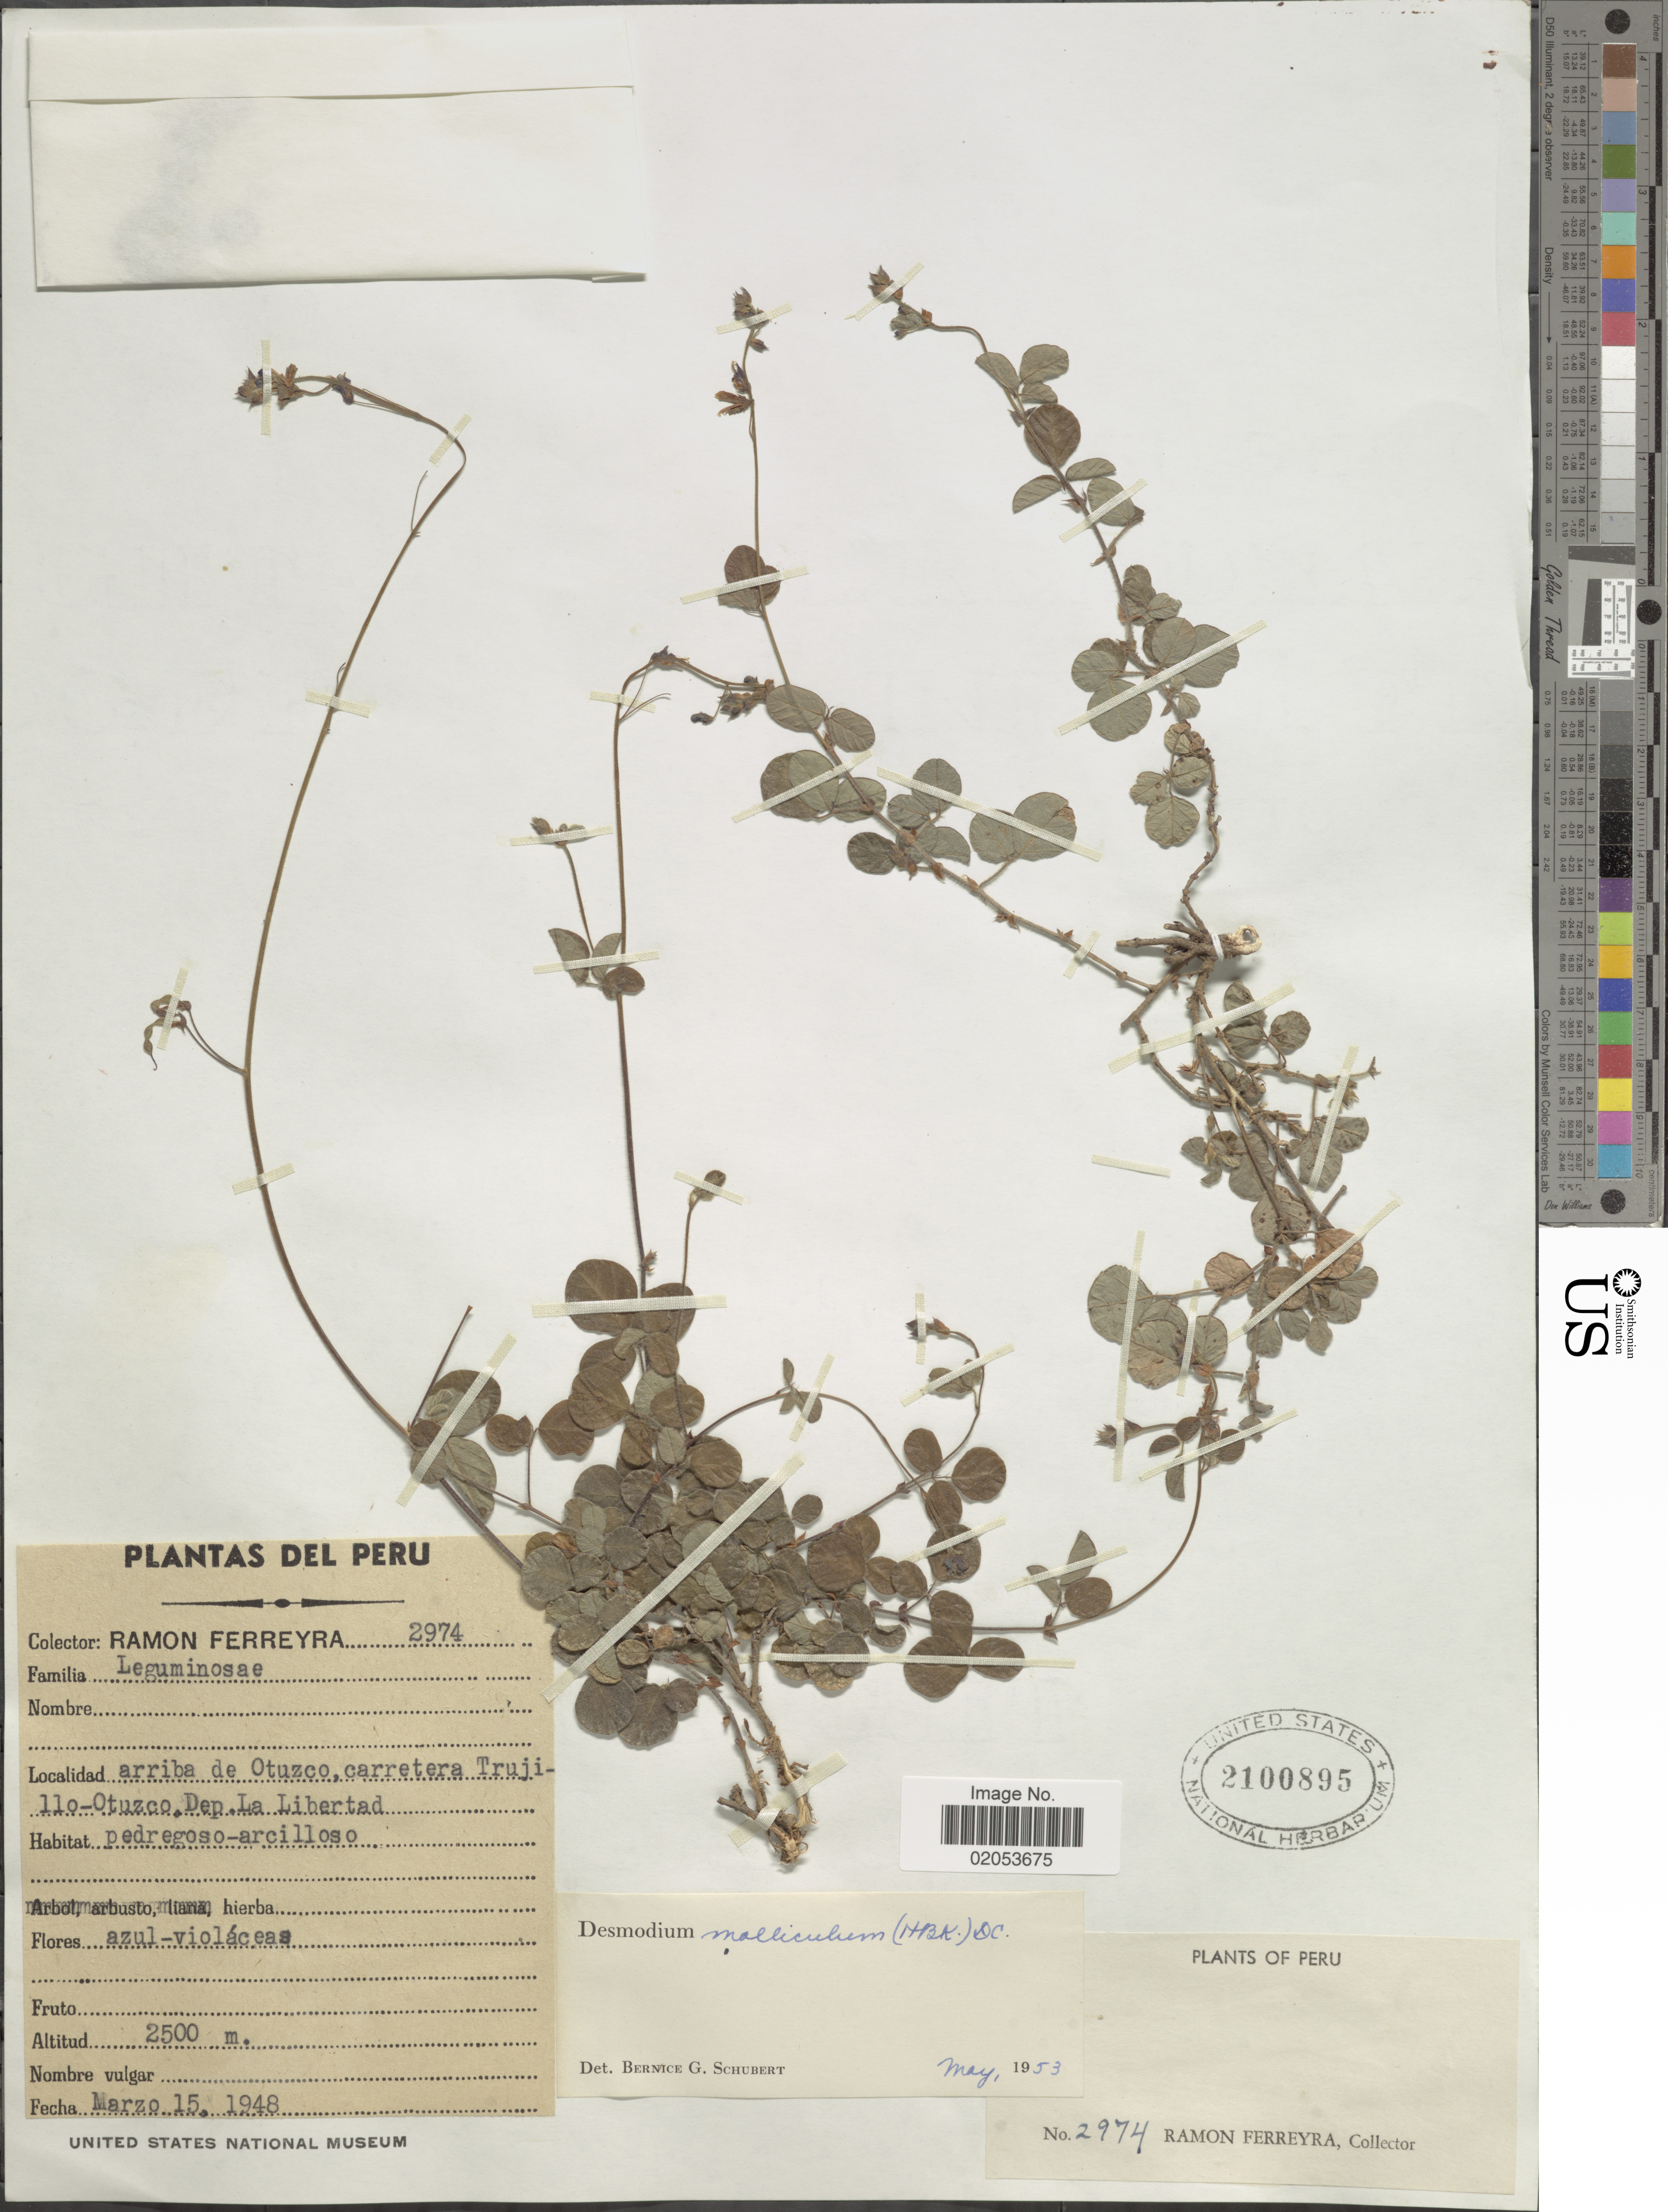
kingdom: Plantae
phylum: Tracheophyta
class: Magnoliopsida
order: Fabales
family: Fabaceae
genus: Desmodium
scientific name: Desmodium molliculum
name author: (Kunth) DC.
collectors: R. A. Ferreyra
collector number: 2974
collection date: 1948-03-15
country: Peru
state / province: La Libertad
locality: Arriba de Otuzco, carrtera Trujillo-Otuzco, dep. La Libertad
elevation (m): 2500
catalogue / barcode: US 2100895